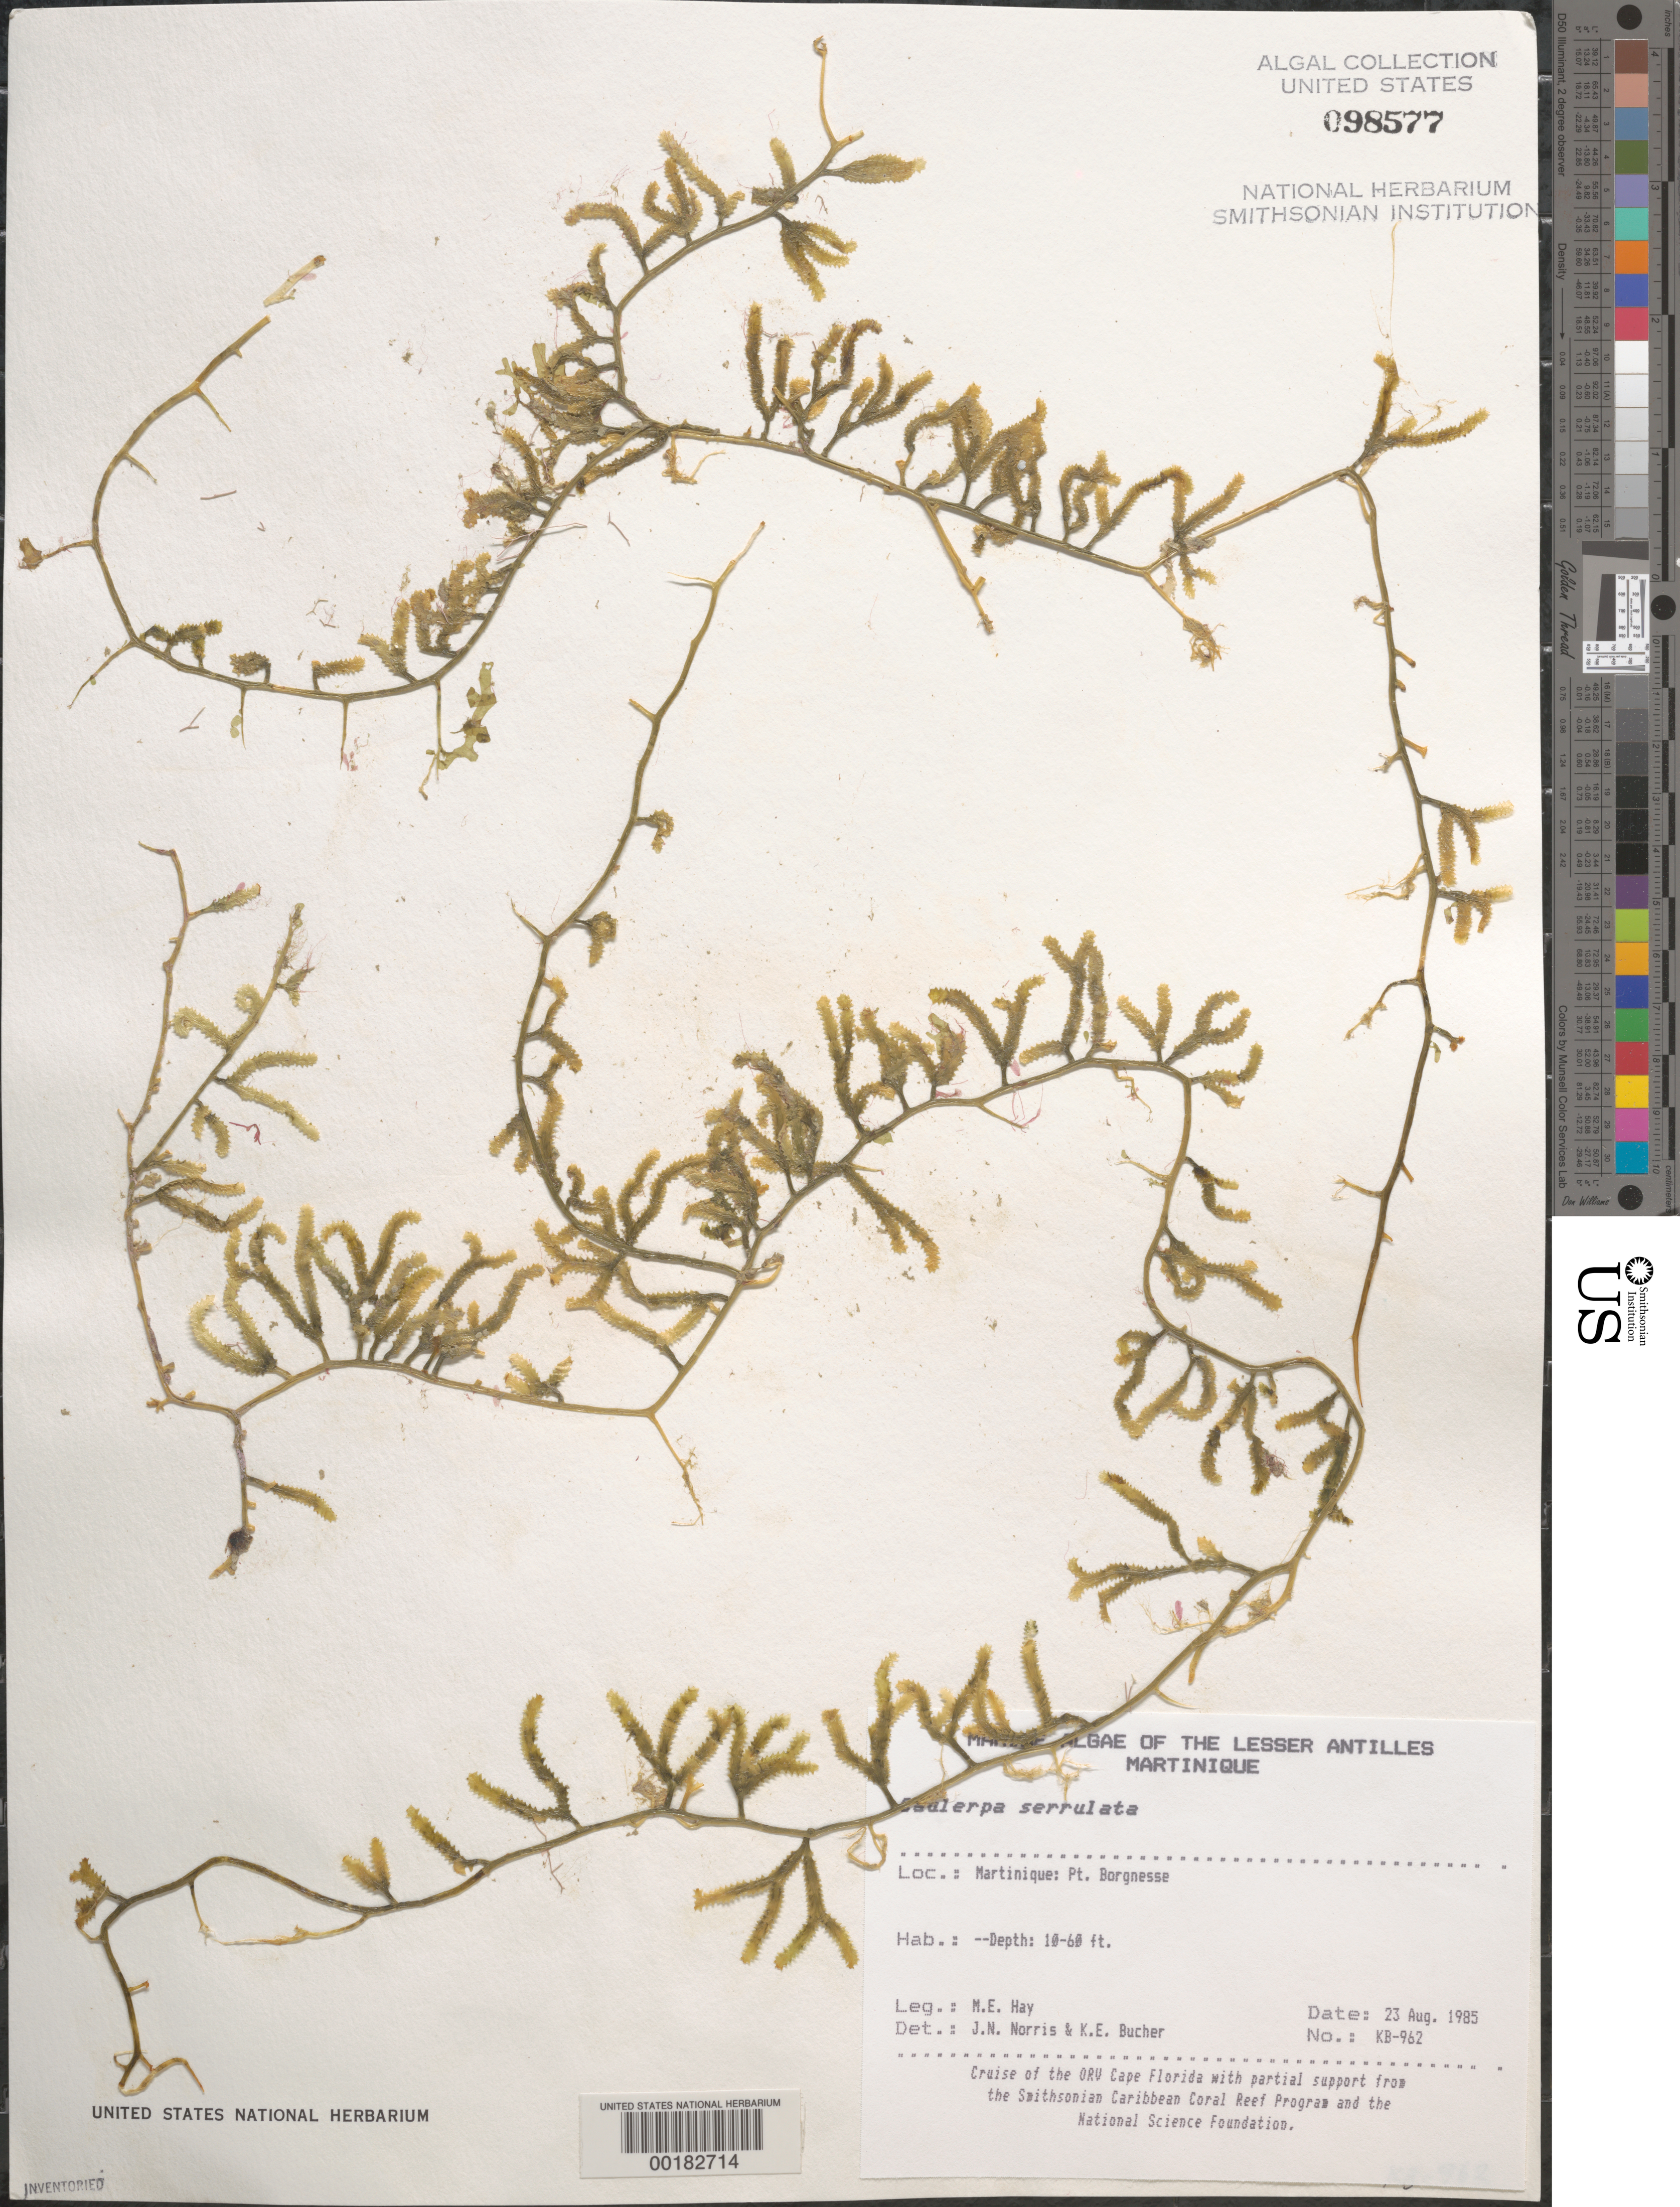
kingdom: Plantae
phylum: Chlorophyta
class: Ulvophyceae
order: Bryopsidales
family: Caulerpaceae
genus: Caulerpa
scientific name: Caulerpa serrulata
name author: (Forssk.) J. Agardh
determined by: Norris, J. N.; Bucher, K. E.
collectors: M. E. Hay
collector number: KB-962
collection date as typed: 23 Aug 1985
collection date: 1985-08-23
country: Martinique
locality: Pointe Borgnesse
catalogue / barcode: US 98577